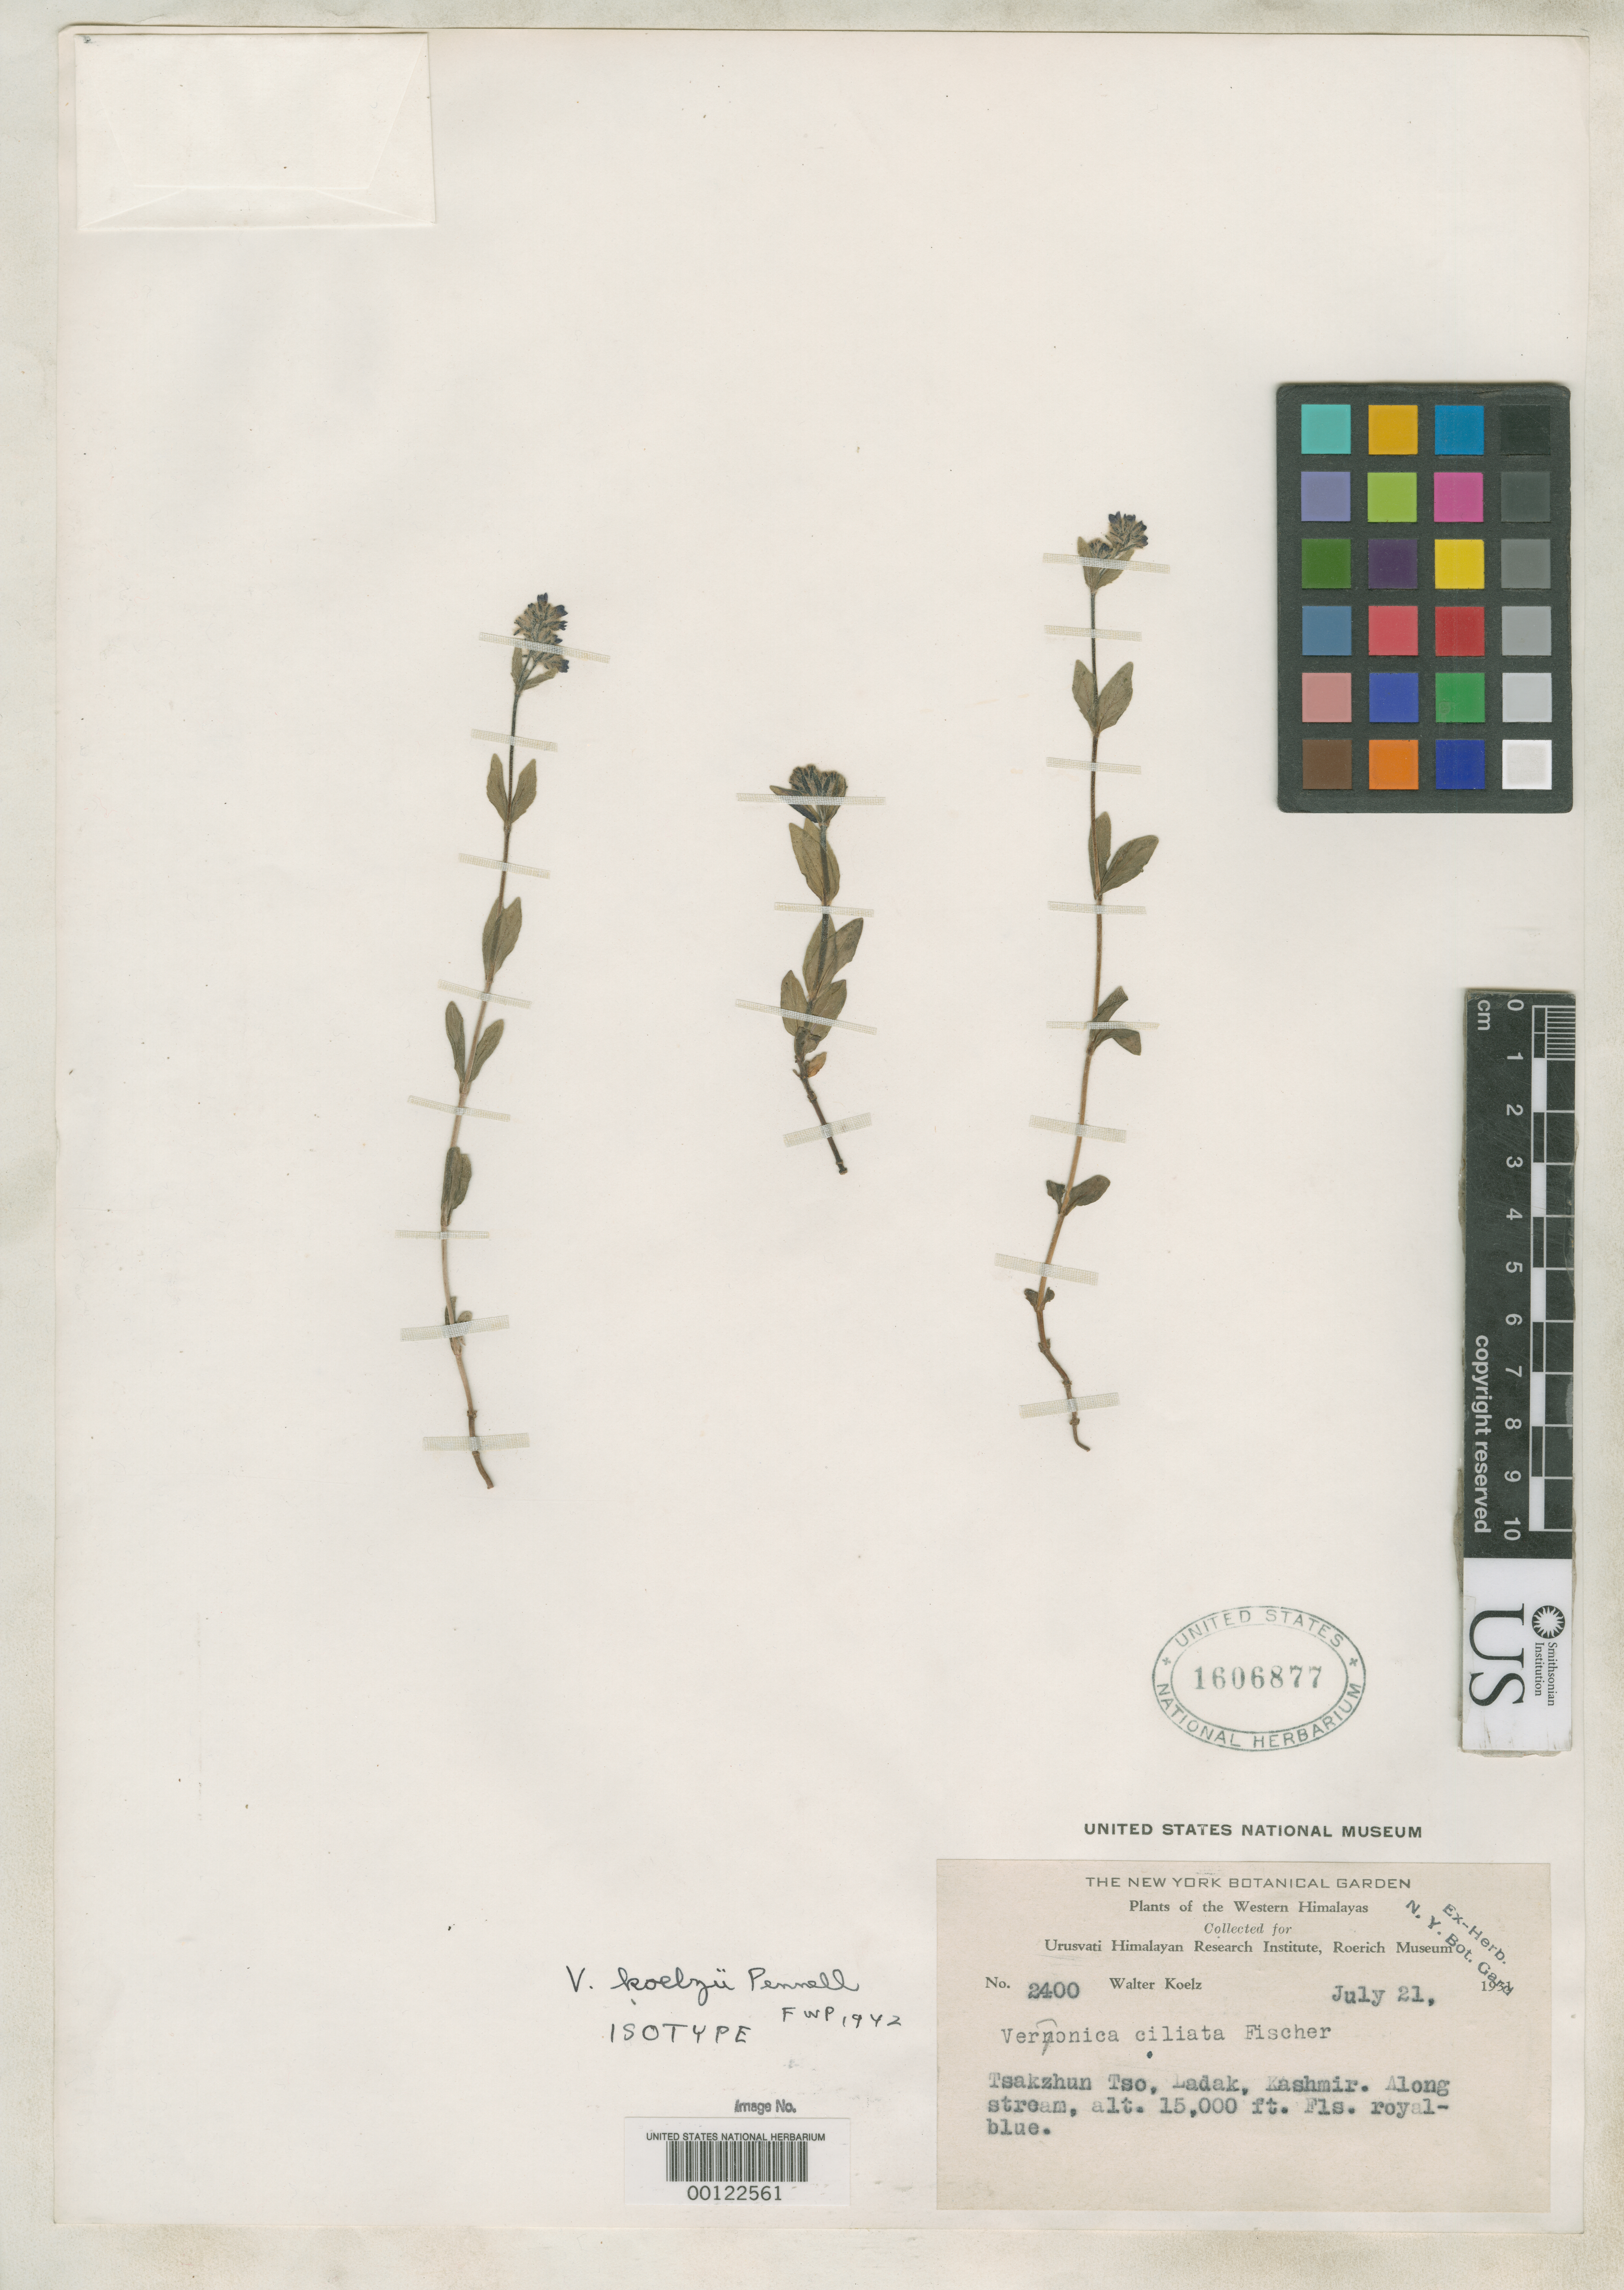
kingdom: Plantae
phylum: Tracheophyta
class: Magnoliopsida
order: Lamiales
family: Plantaginaceae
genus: Veronica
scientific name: Veronica koelzii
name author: Pennell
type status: Isotype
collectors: W. N. Koelz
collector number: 2400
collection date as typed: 21 Jul 1931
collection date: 1931-07-21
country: India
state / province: Jammu And Kashmir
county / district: Ladak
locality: Tsakzhun Tso.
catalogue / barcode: US 1606877